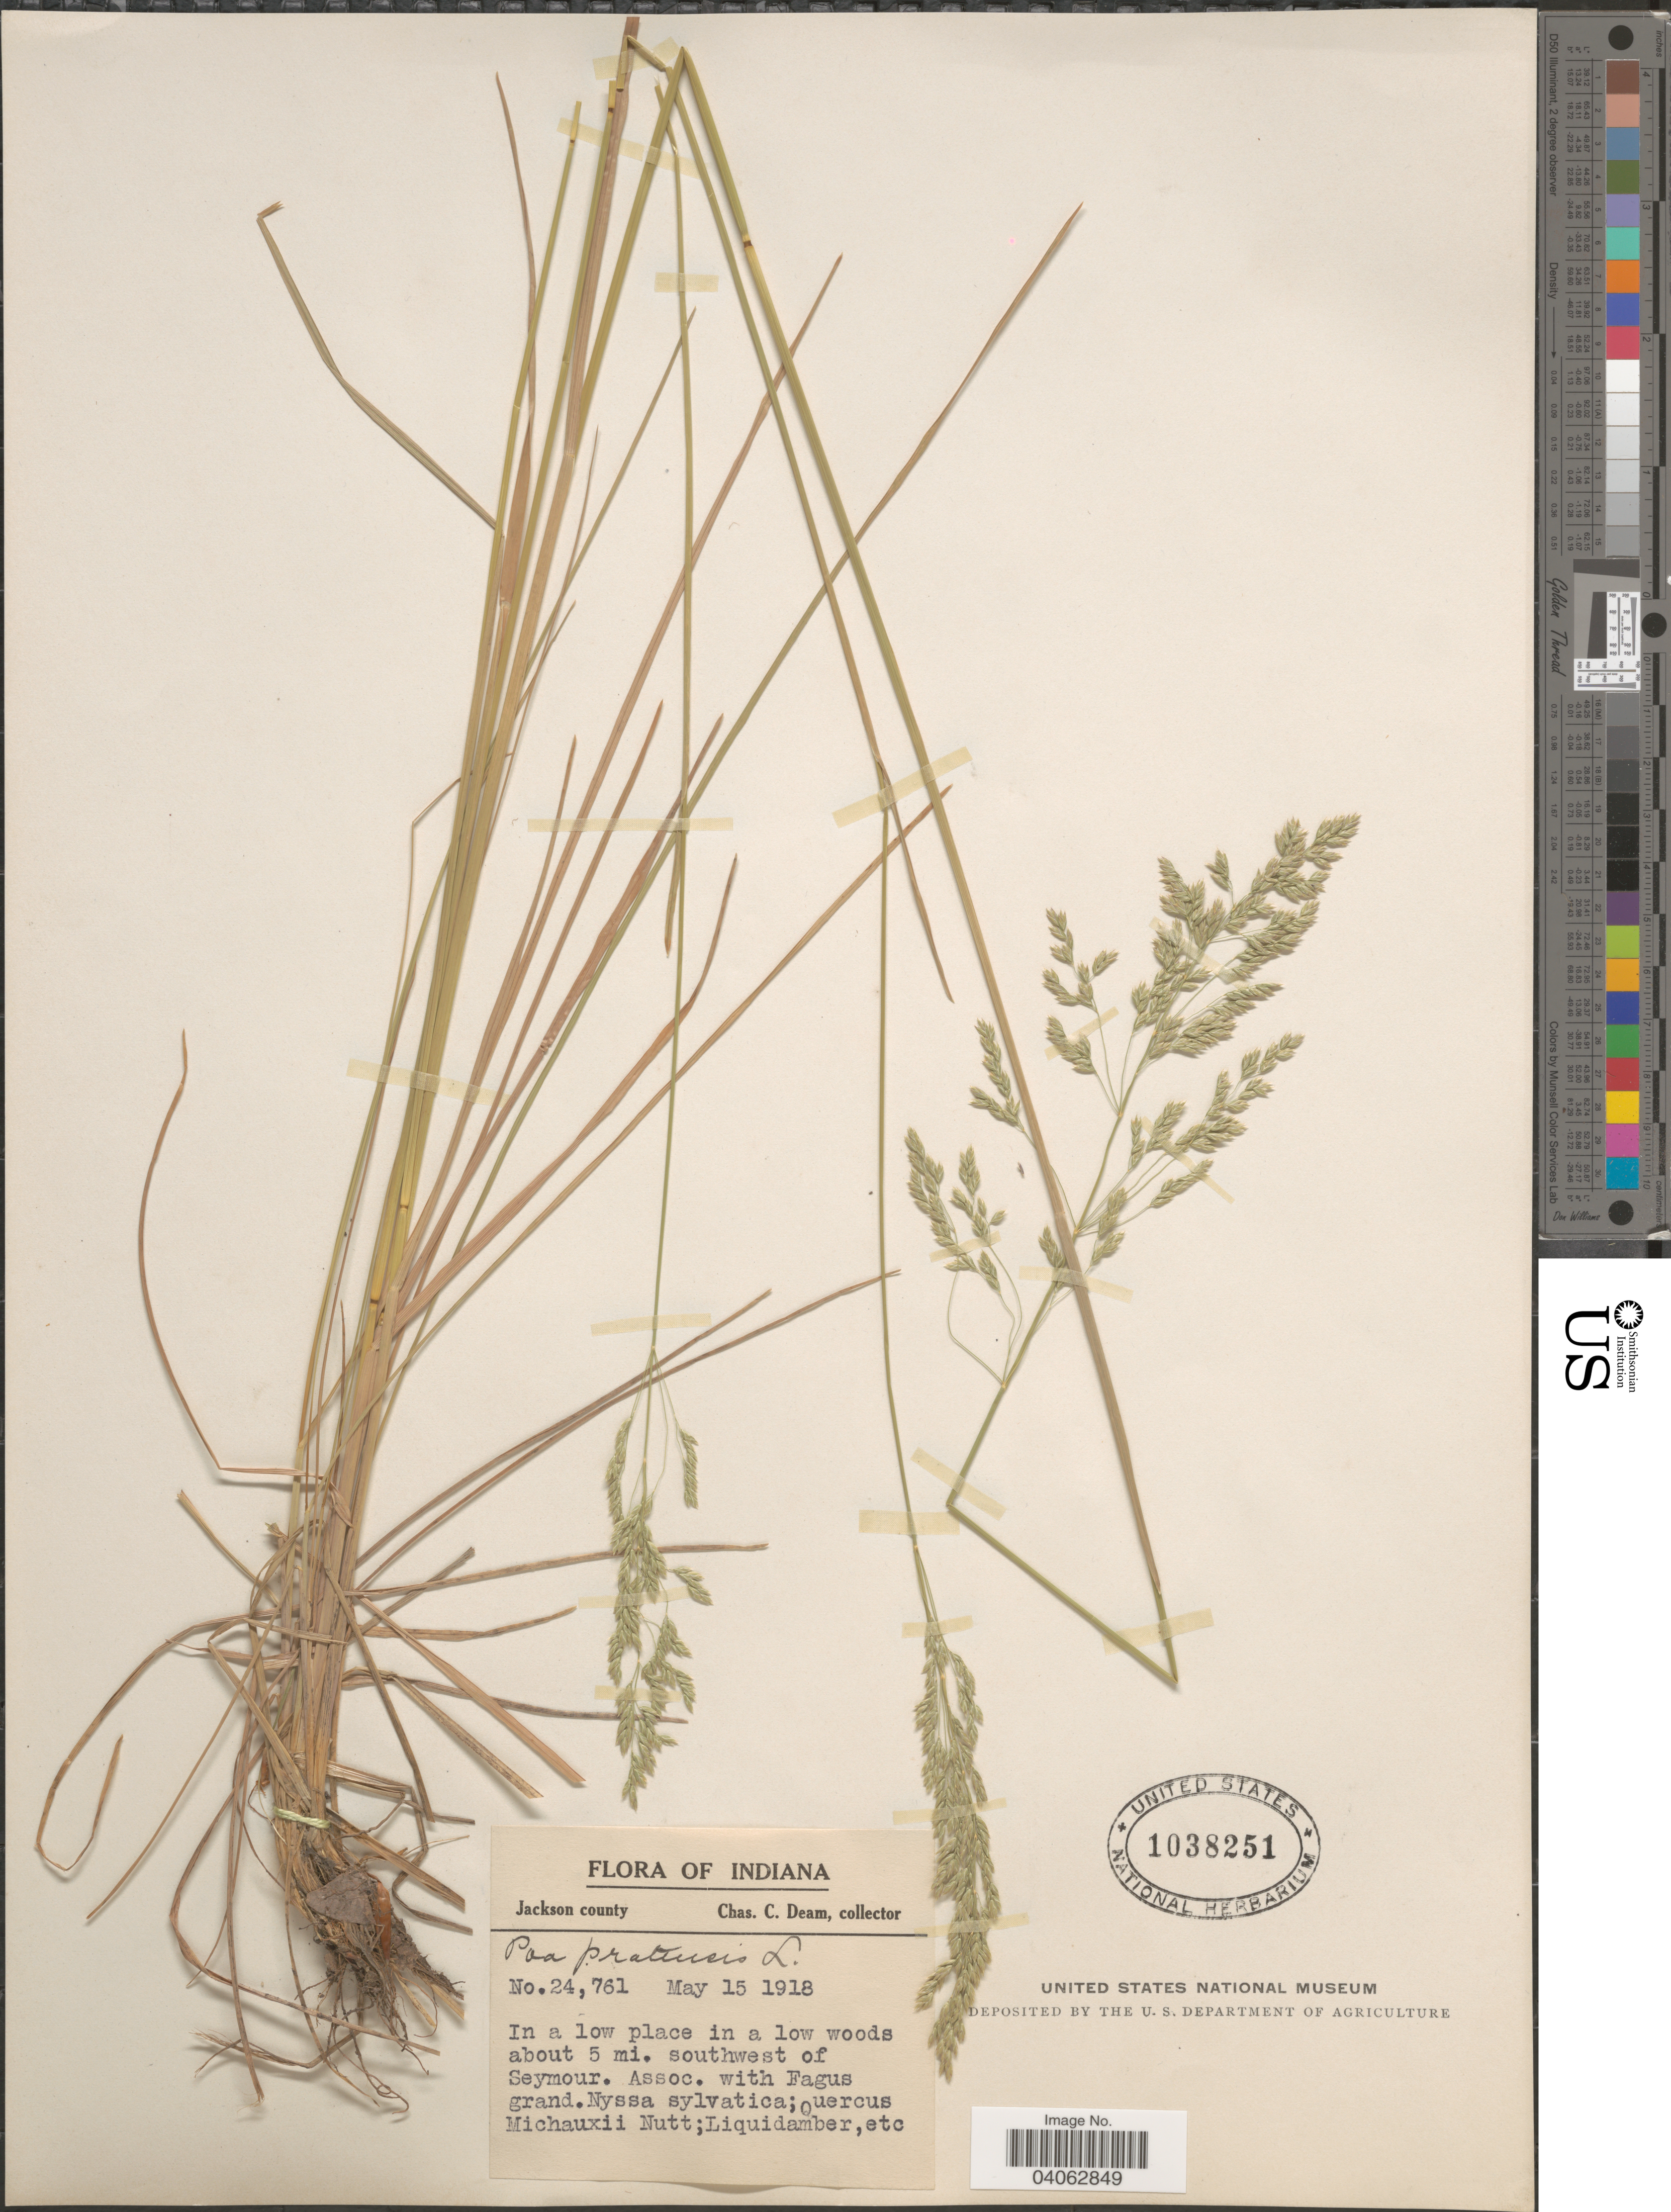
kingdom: Plantae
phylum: Tracheophyta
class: Liliopsida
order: Poales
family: Poaceae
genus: Poa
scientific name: Poa pratensis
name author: L.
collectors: C. C. Deam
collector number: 24761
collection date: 1918-05-15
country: United States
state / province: Indiana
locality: Jackson county. In a low place in a low woods about 5 mi. southwest of Seymour.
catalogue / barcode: US 1038251